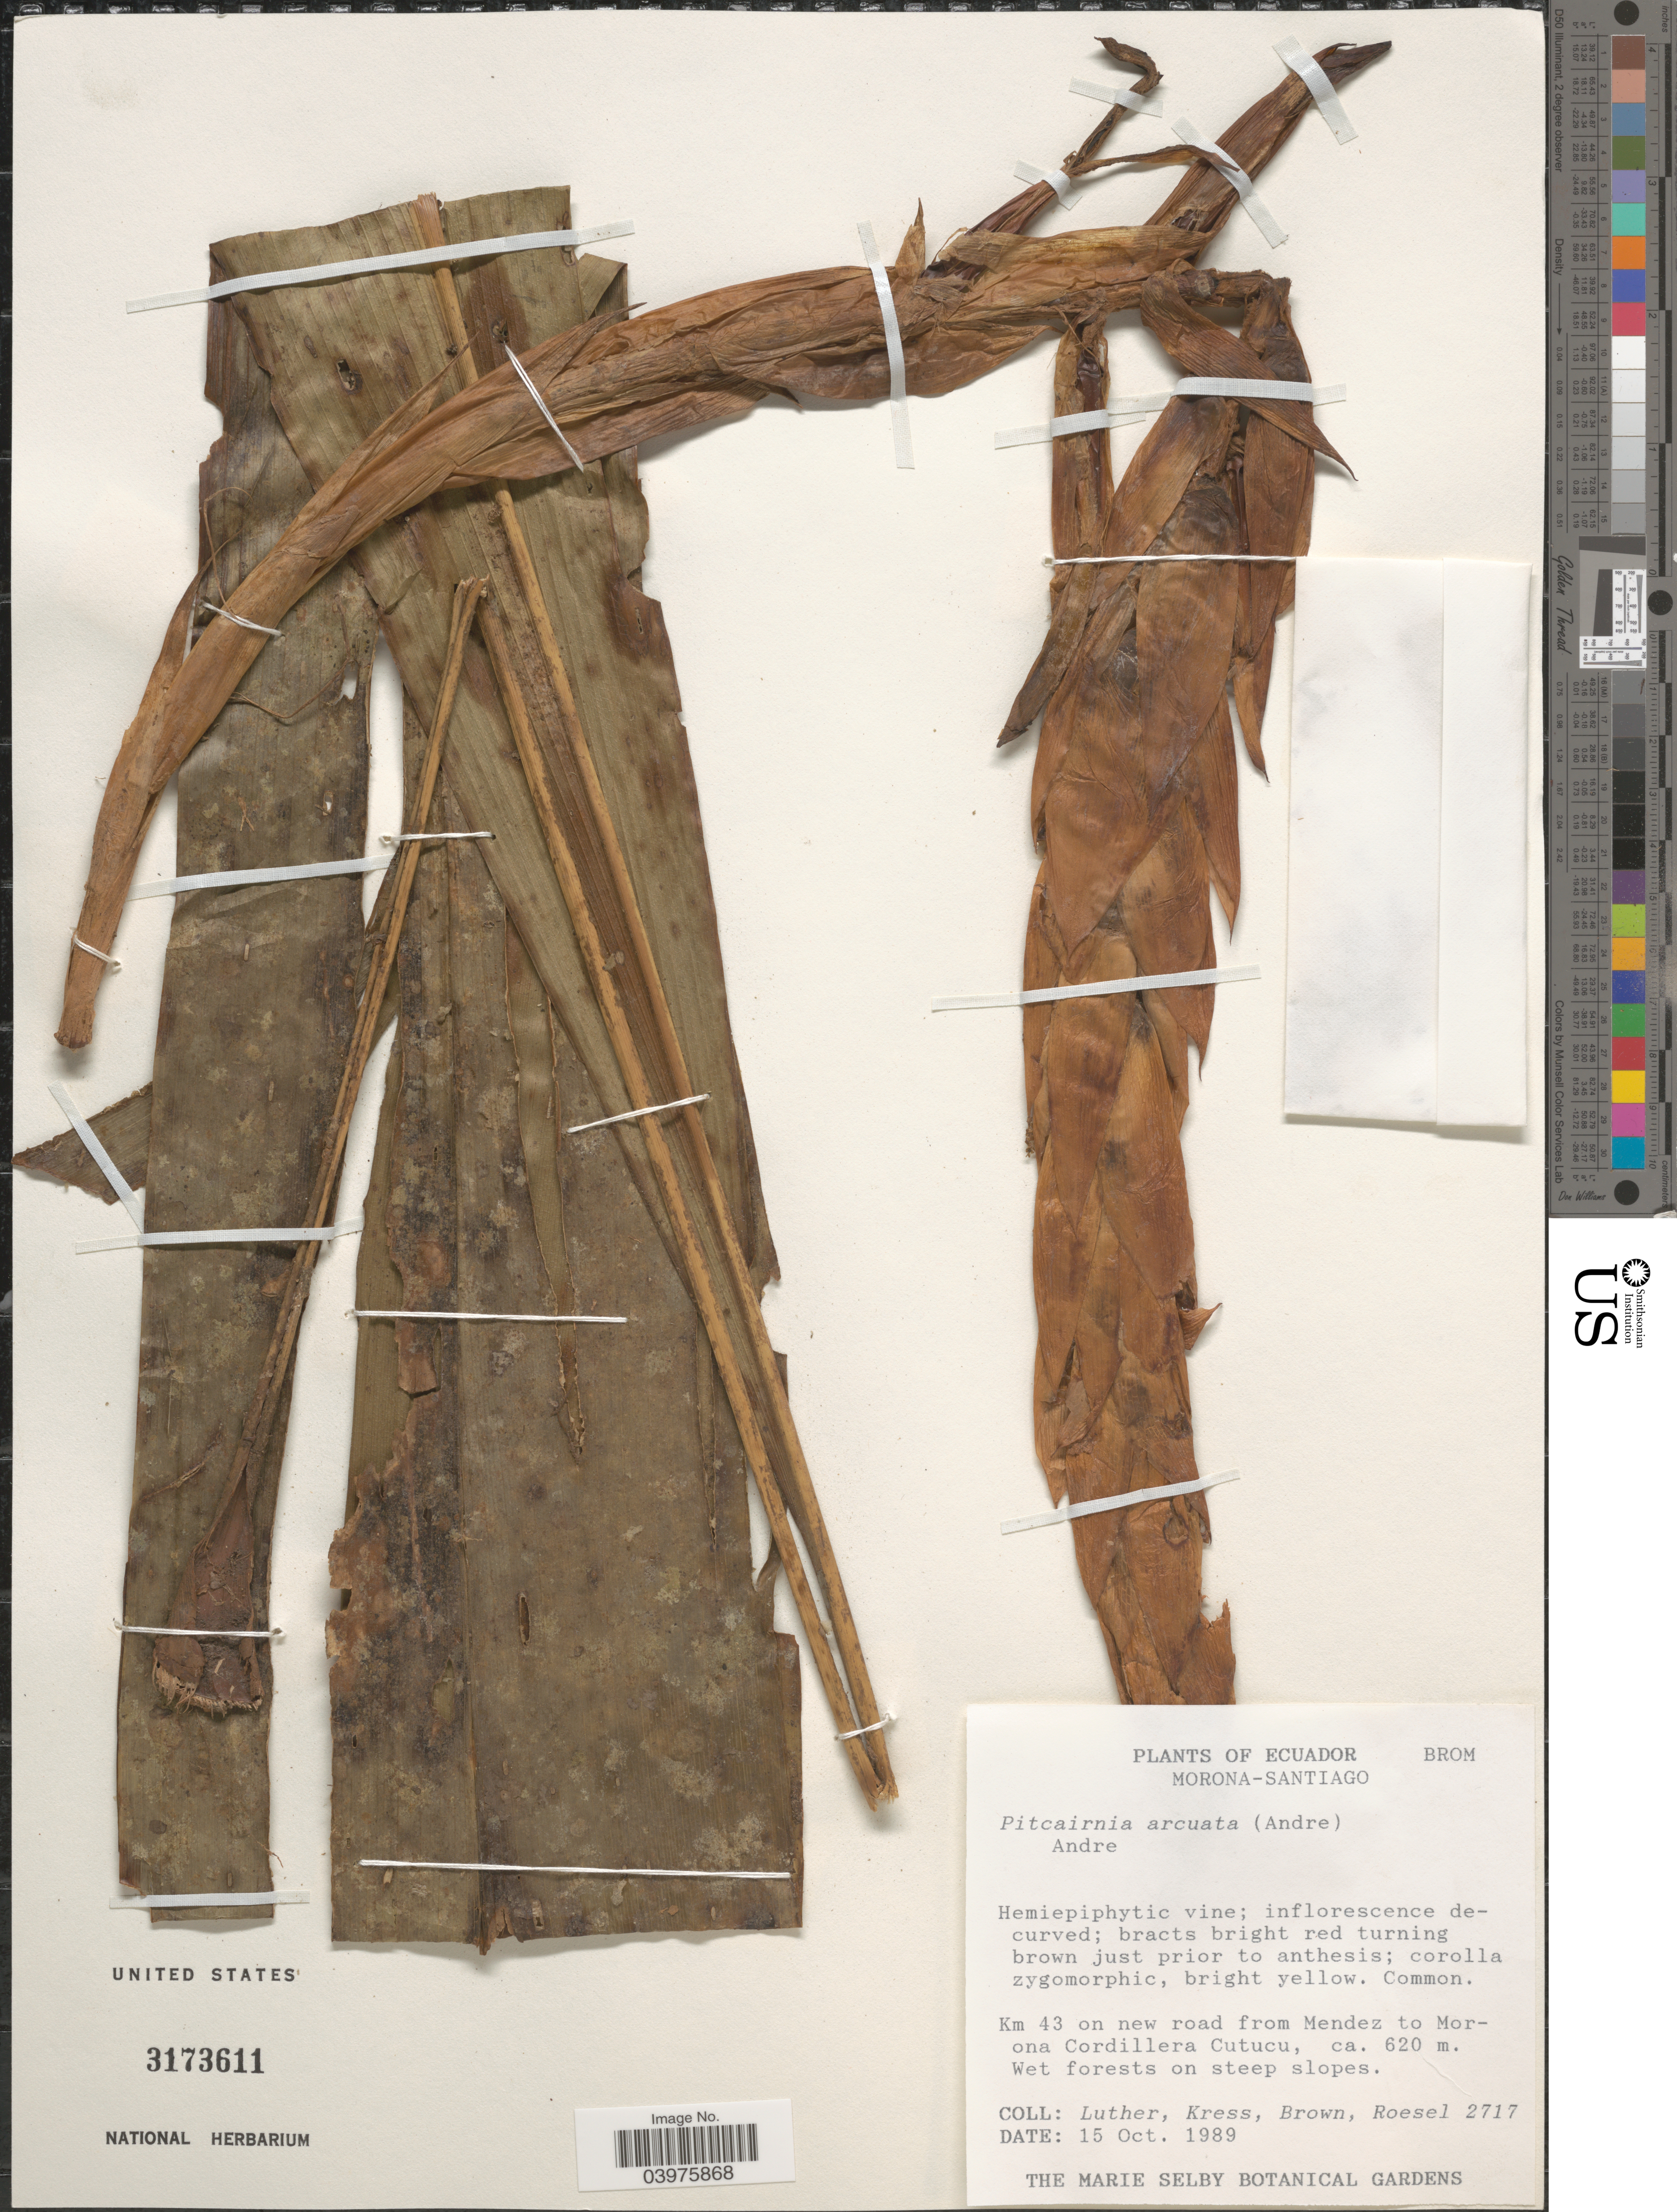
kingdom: Plantae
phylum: Tracheophyta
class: Liliopsida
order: Poales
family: Bromeliaceae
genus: Pitcairnia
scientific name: Pitcairnia arcuata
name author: (André) André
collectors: -- Luther, -- Kress, -- Brown & Roesel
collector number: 2717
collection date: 1989-10-15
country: Ecuador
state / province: Morona-Santiago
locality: Km 43 on new road from Mendez to Morona Cordillera Cutucu.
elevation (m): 620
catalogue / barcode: US 3173611